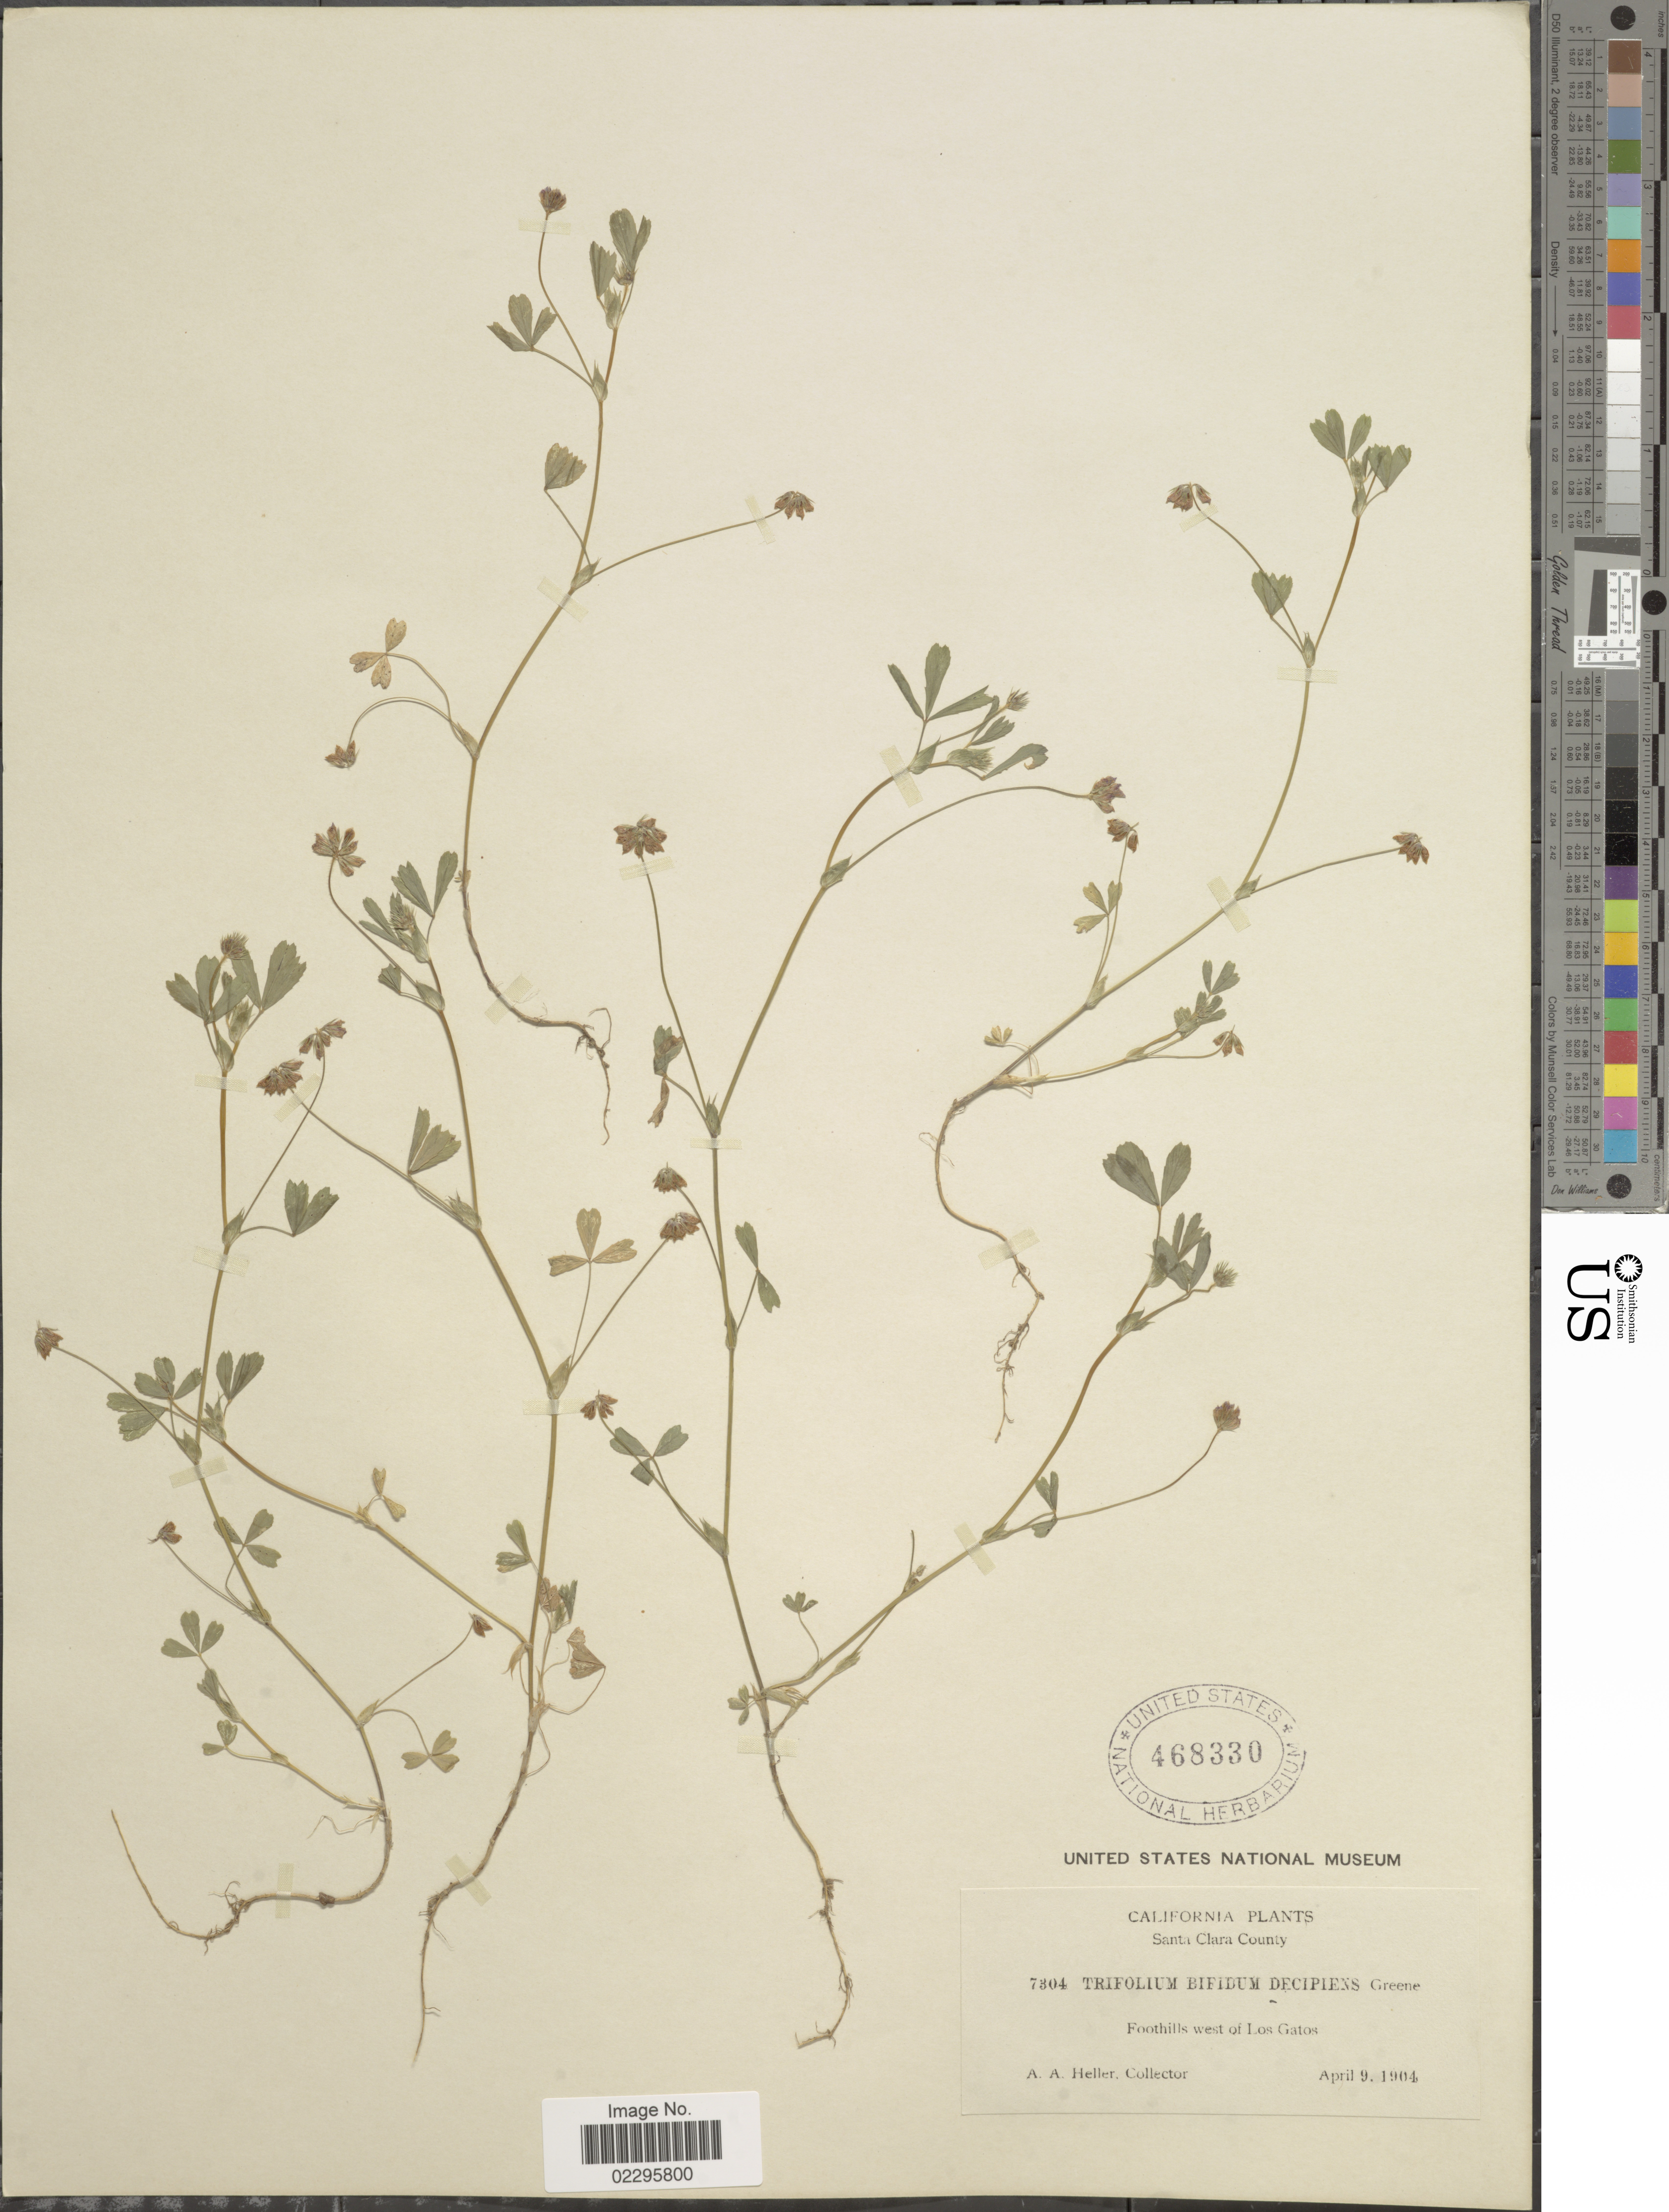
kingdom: Plantae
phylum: Tracheophyta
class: Magnoliopsida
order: Fabales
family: Fabaceae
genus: Trifolium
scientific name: Trifolium bifidum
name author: A. Gray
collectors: A. A. Heller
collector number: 7304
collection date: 1904-04-09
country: United States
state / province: California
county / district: Santa Clara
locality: Santa Clara County, Foothills west of Los Gatos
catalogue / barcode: US 468330